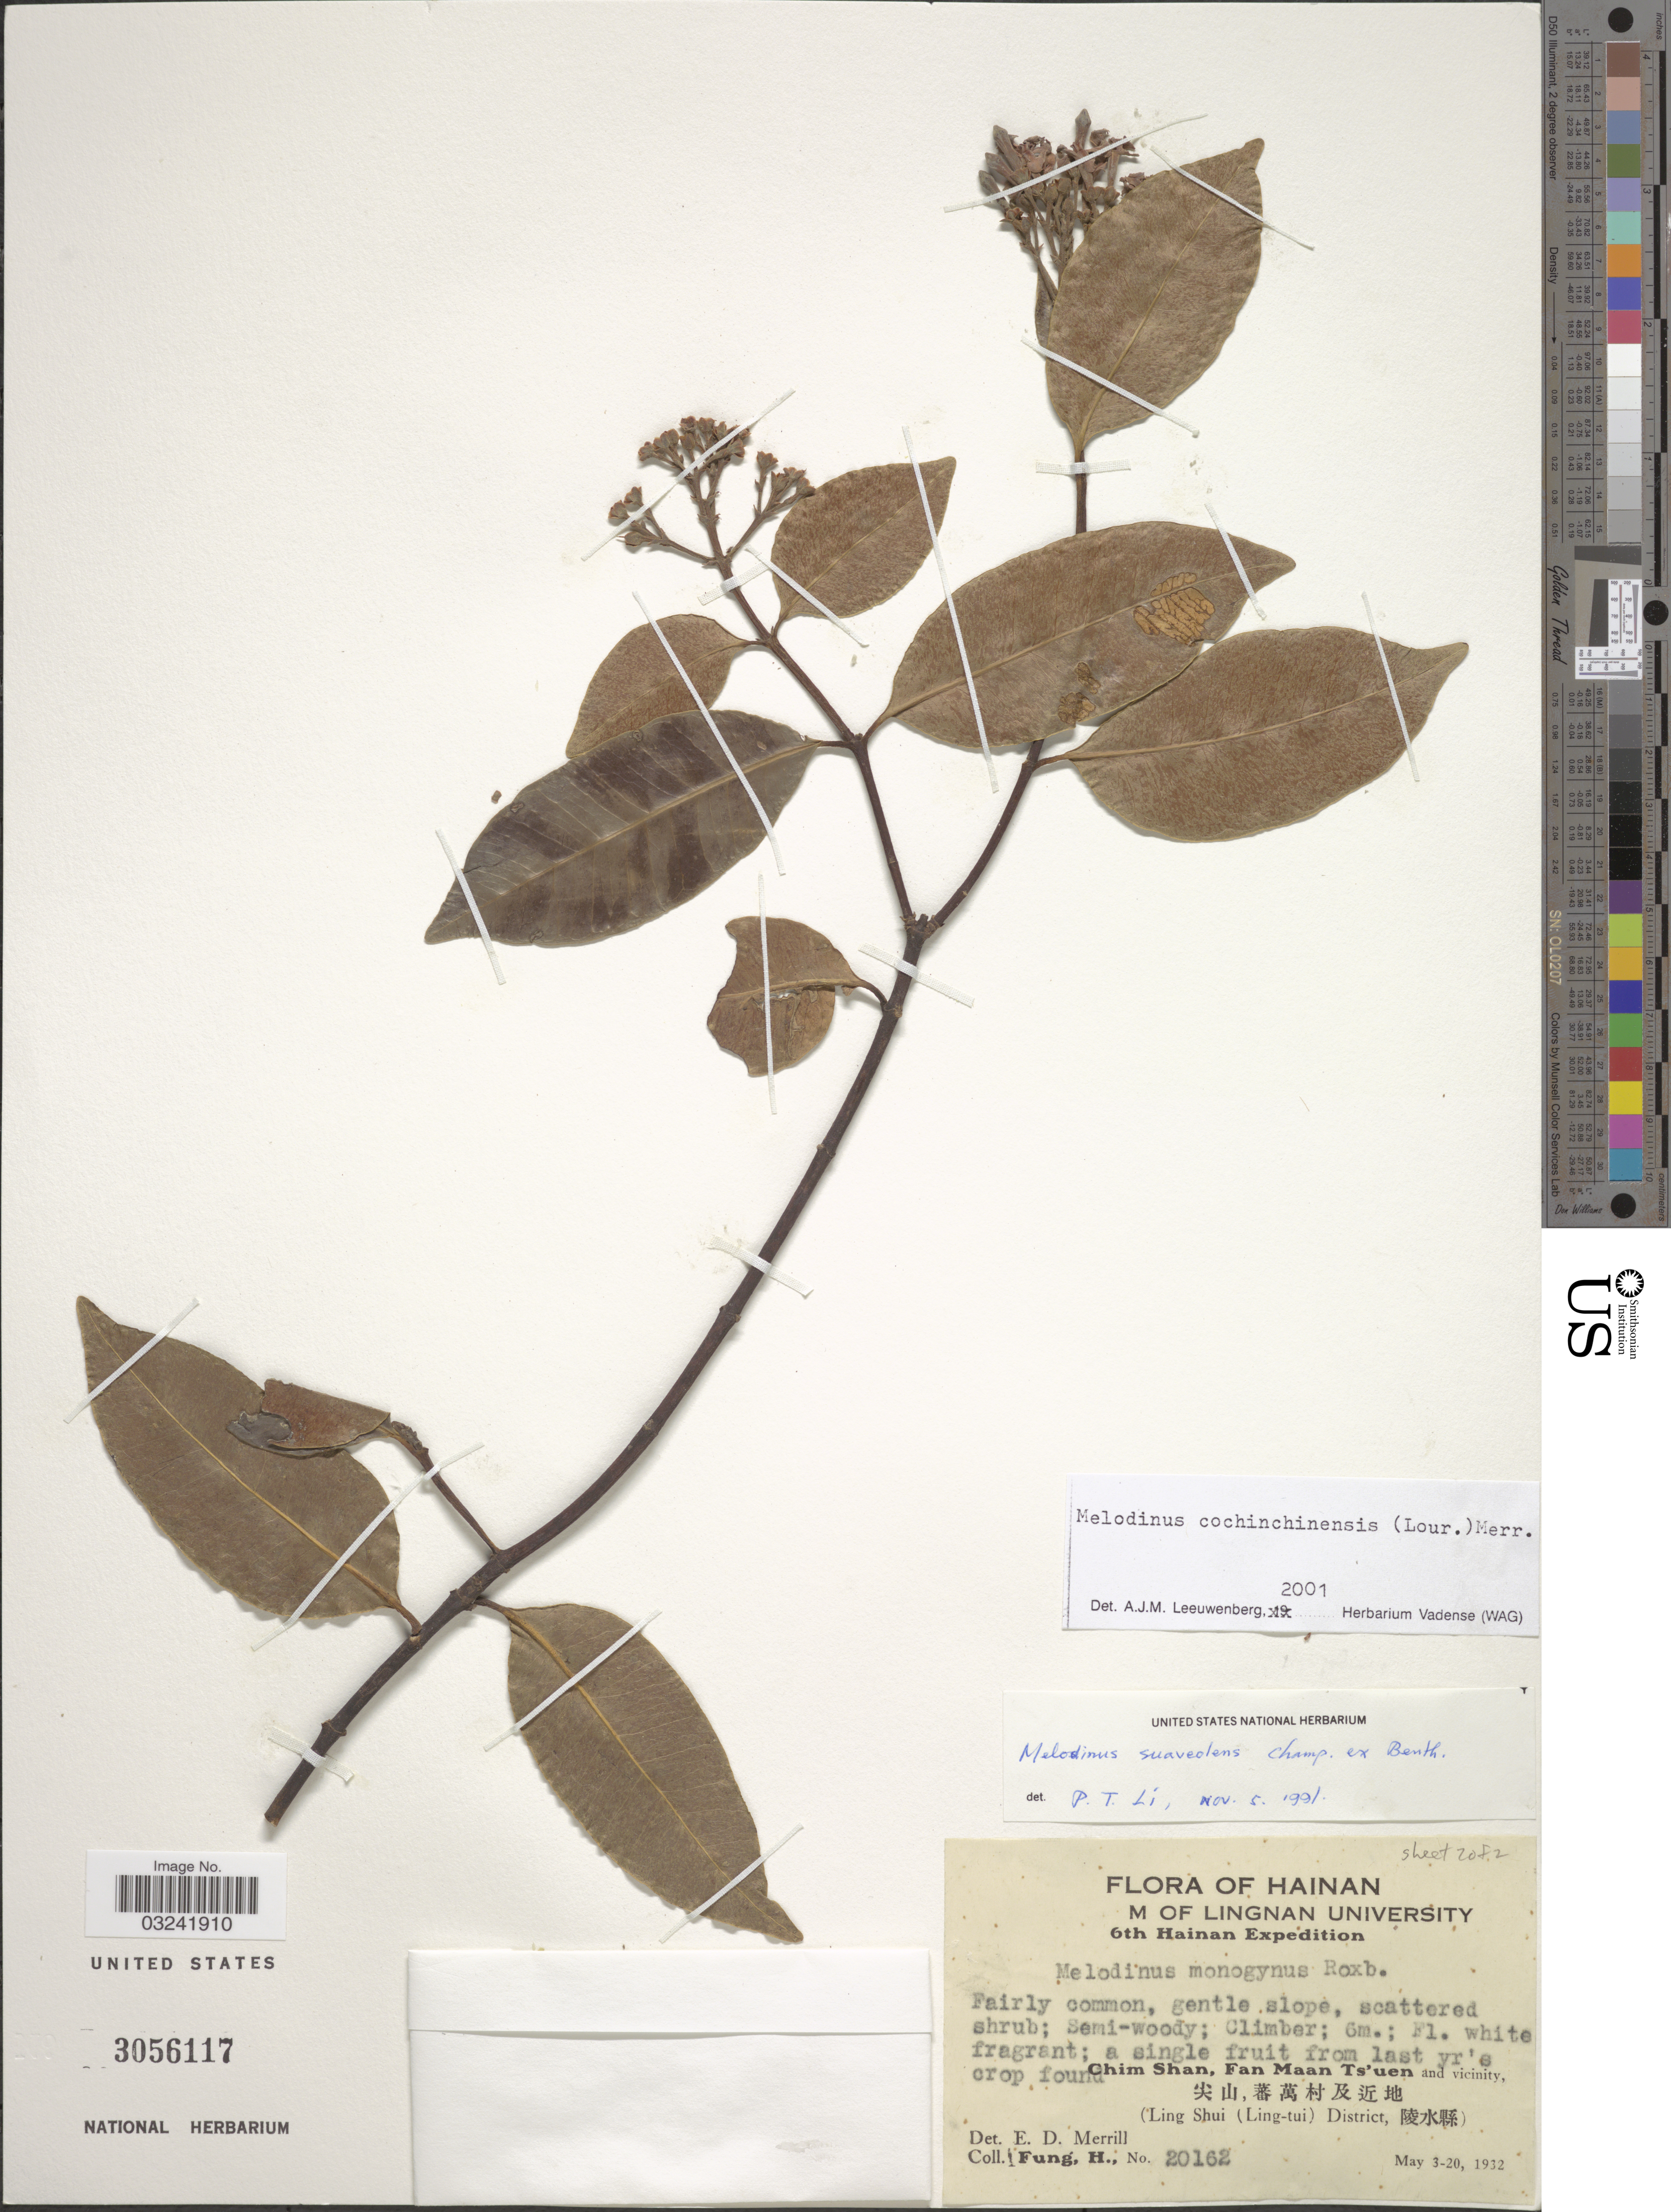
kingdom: Plantae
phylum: Tracheophyta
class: Magnoliopsida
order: Gentianales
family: Apocynaceae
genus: Melodinus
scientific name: Melodinus cochinchinensis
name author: (Lour.) Merr.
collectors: H. Fung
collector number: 20162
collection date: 1932-05-03/1932-05-20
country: China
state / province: Hainan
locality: Chim Shan, Fan Maan Ts'uen and vicinity X, (Ling Shui (Ling-tui) District X).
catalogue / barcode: US 3056117